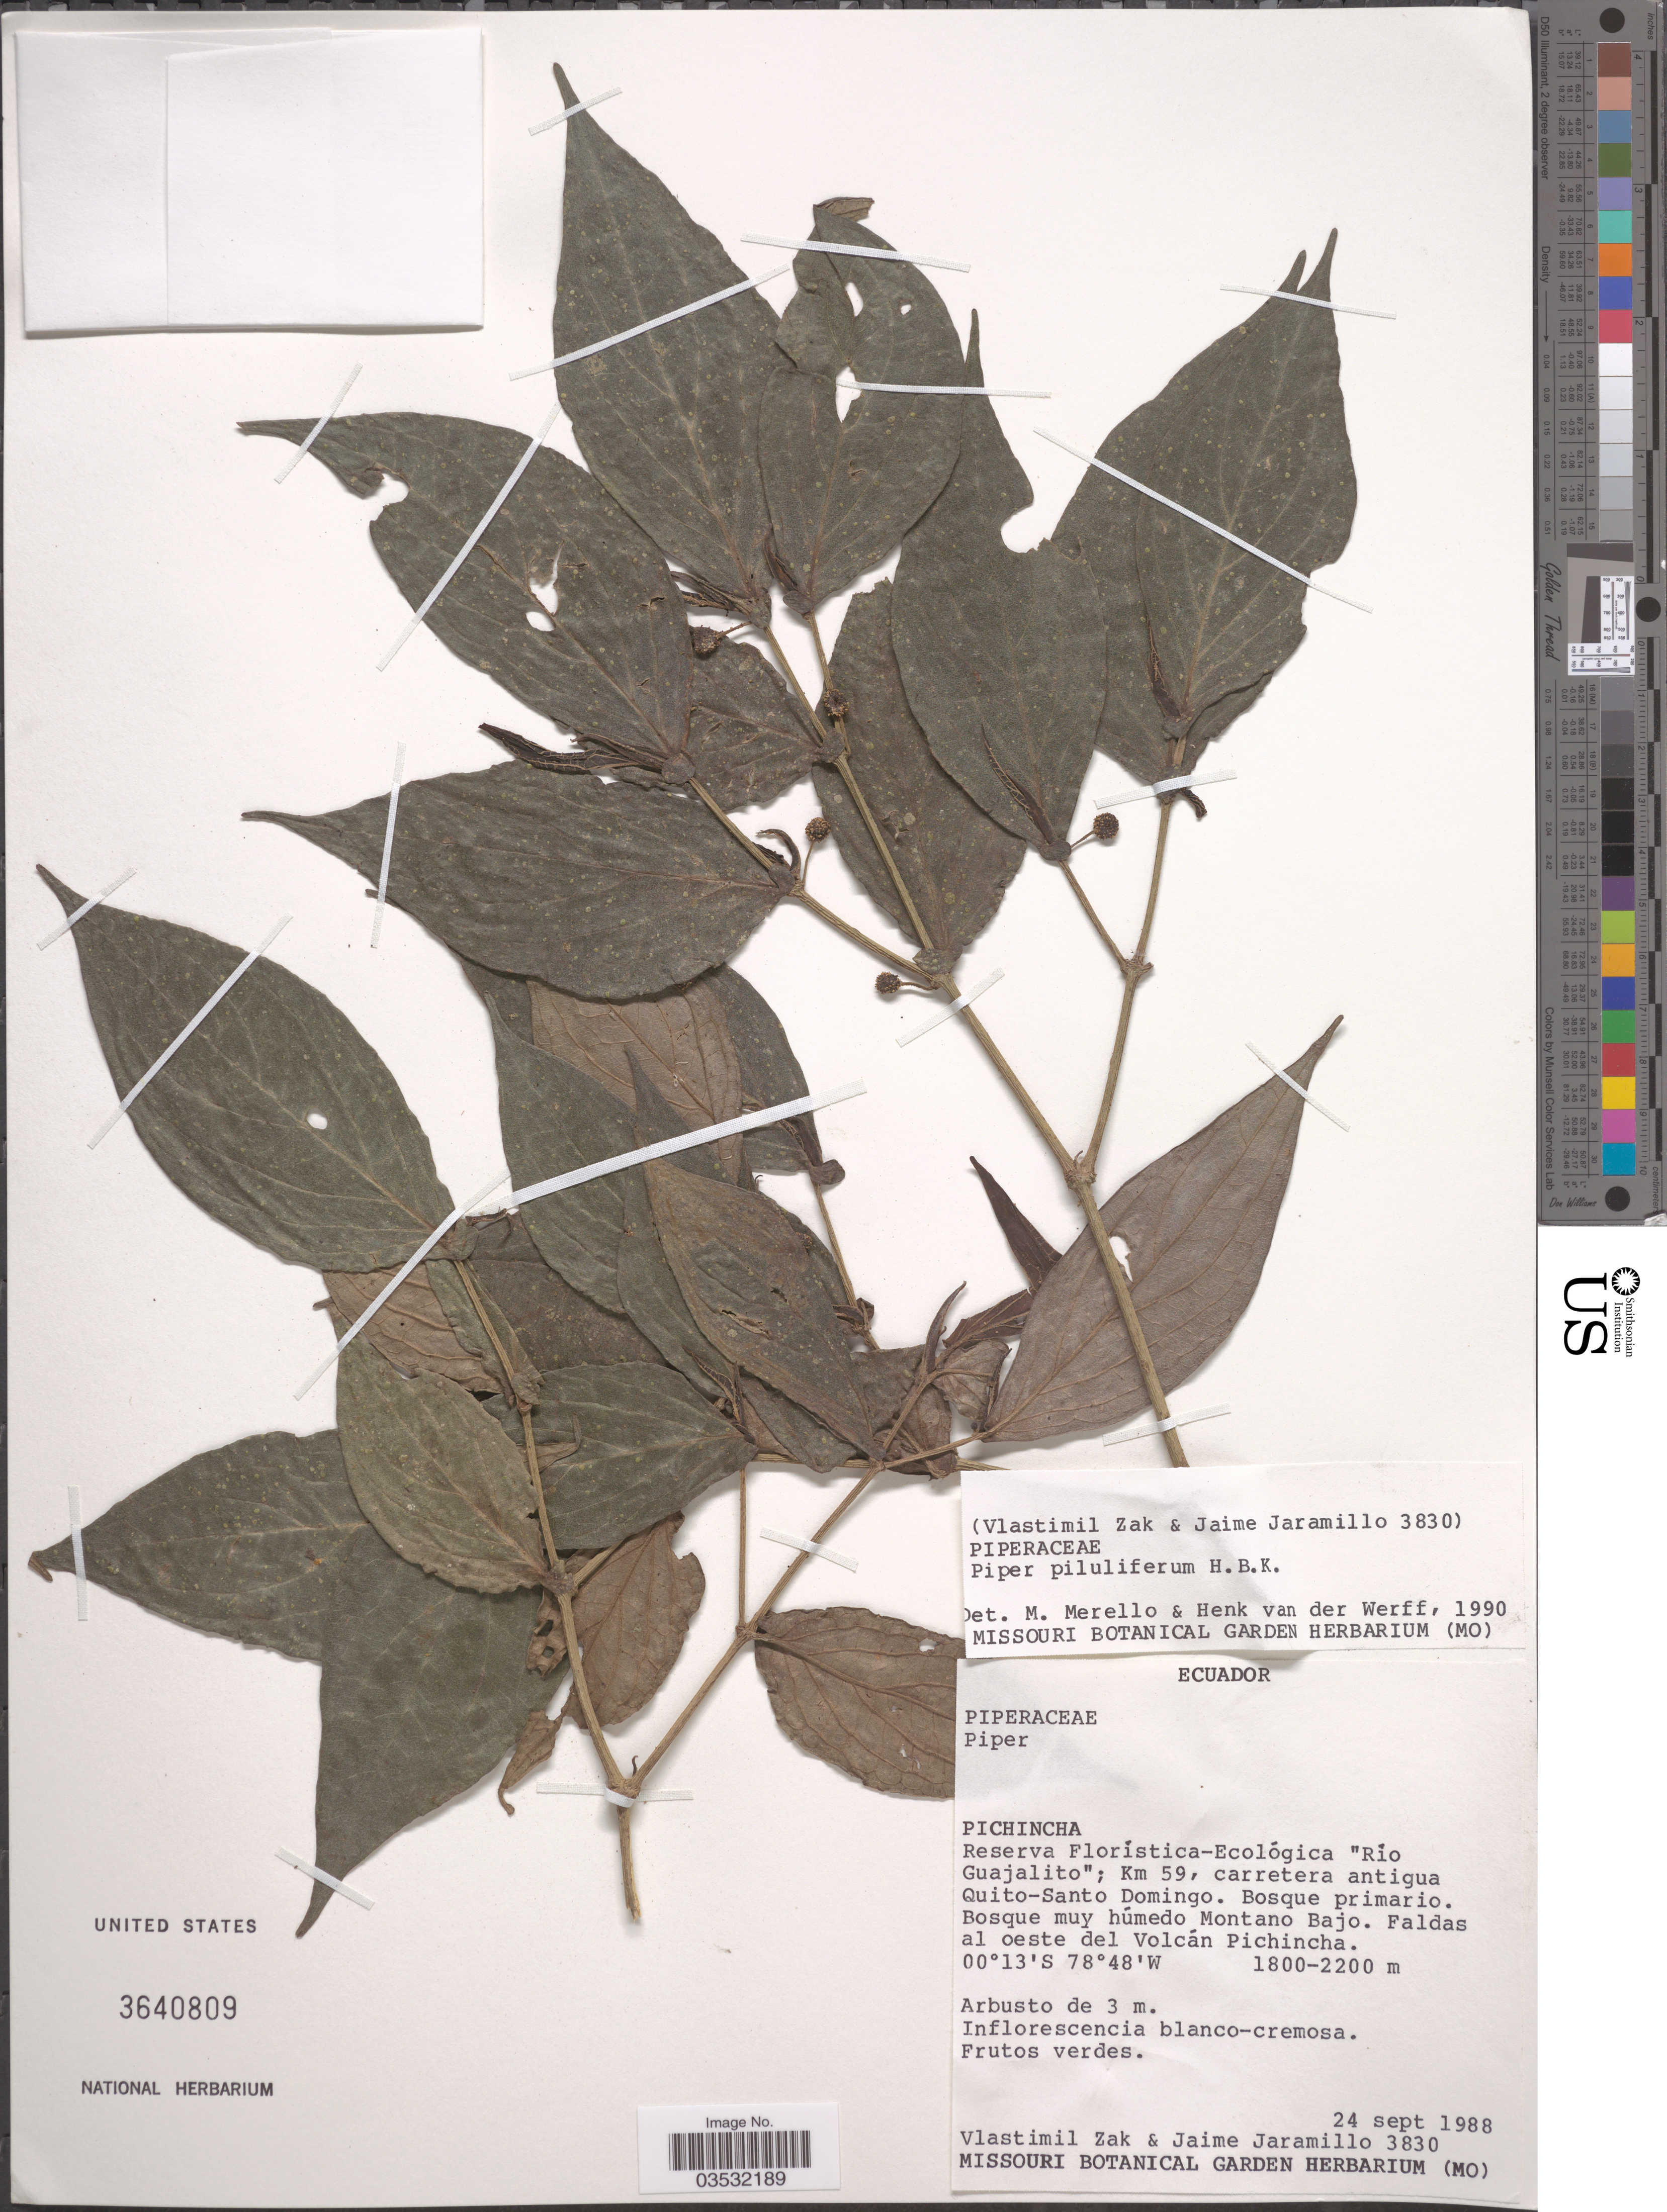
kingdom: Plantae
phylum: Tracheophyta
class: Magnoliopsida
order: Piperales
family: Piperaceae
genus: Piper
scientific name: Piper piluliferum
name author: Kunth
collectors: V. Zak & J. Jaramillo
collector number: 3830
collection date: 1988-09-24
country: Ecuador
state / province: Pichincha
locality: Reserva Florística-Ecológica 'Río Guajalito'; Km 59, carretera antigua Quito-Santo Domingo. Bosque muy húmedo Montano Bajo. Faldas al oeste del Volcán Pichincha.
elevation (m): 1800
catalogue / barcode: US 3640809